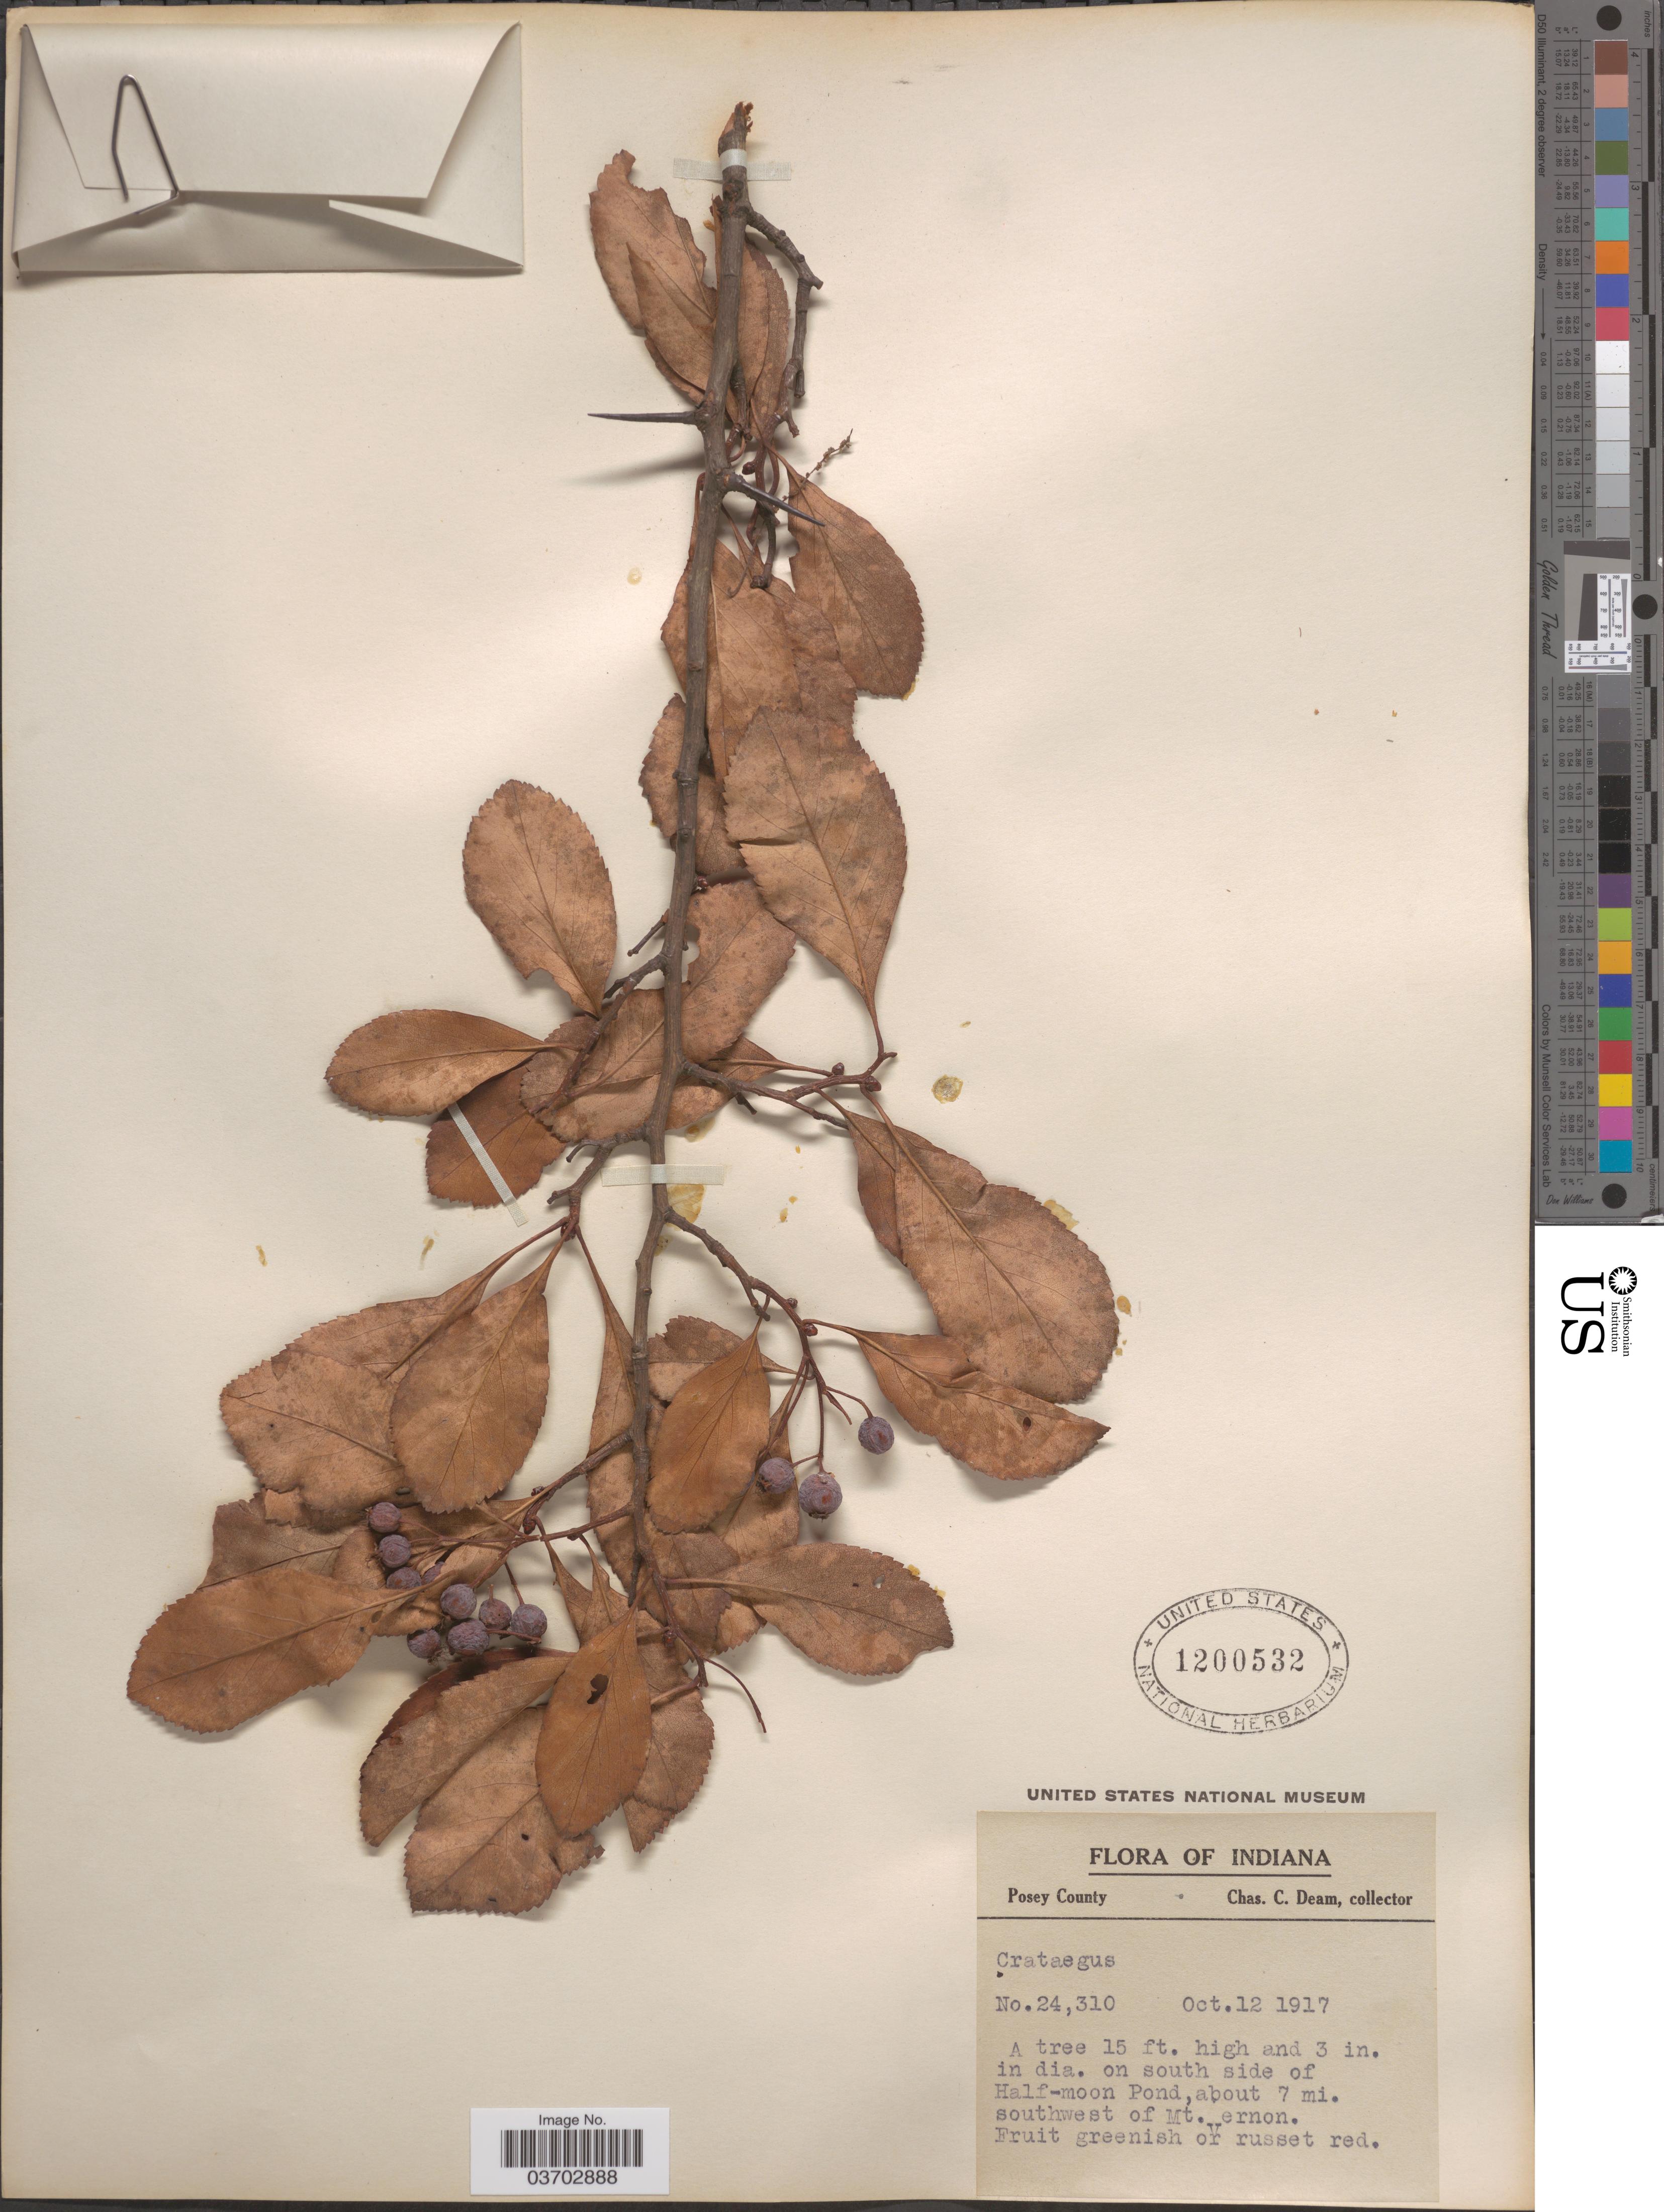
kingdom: Plantae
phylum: Tracheophyta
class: Magnoliopsida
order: Rosales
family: Rosaceae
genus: Crataegus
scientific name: Crataegus sp.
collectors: C. C. Deam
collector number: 24310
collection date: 1917-10-12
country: United States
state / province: Indiana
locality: Posey County. On south side of Half-moon Pond, about 7 mi. southwest of Mt. Vernon.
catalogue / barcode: US 1200532